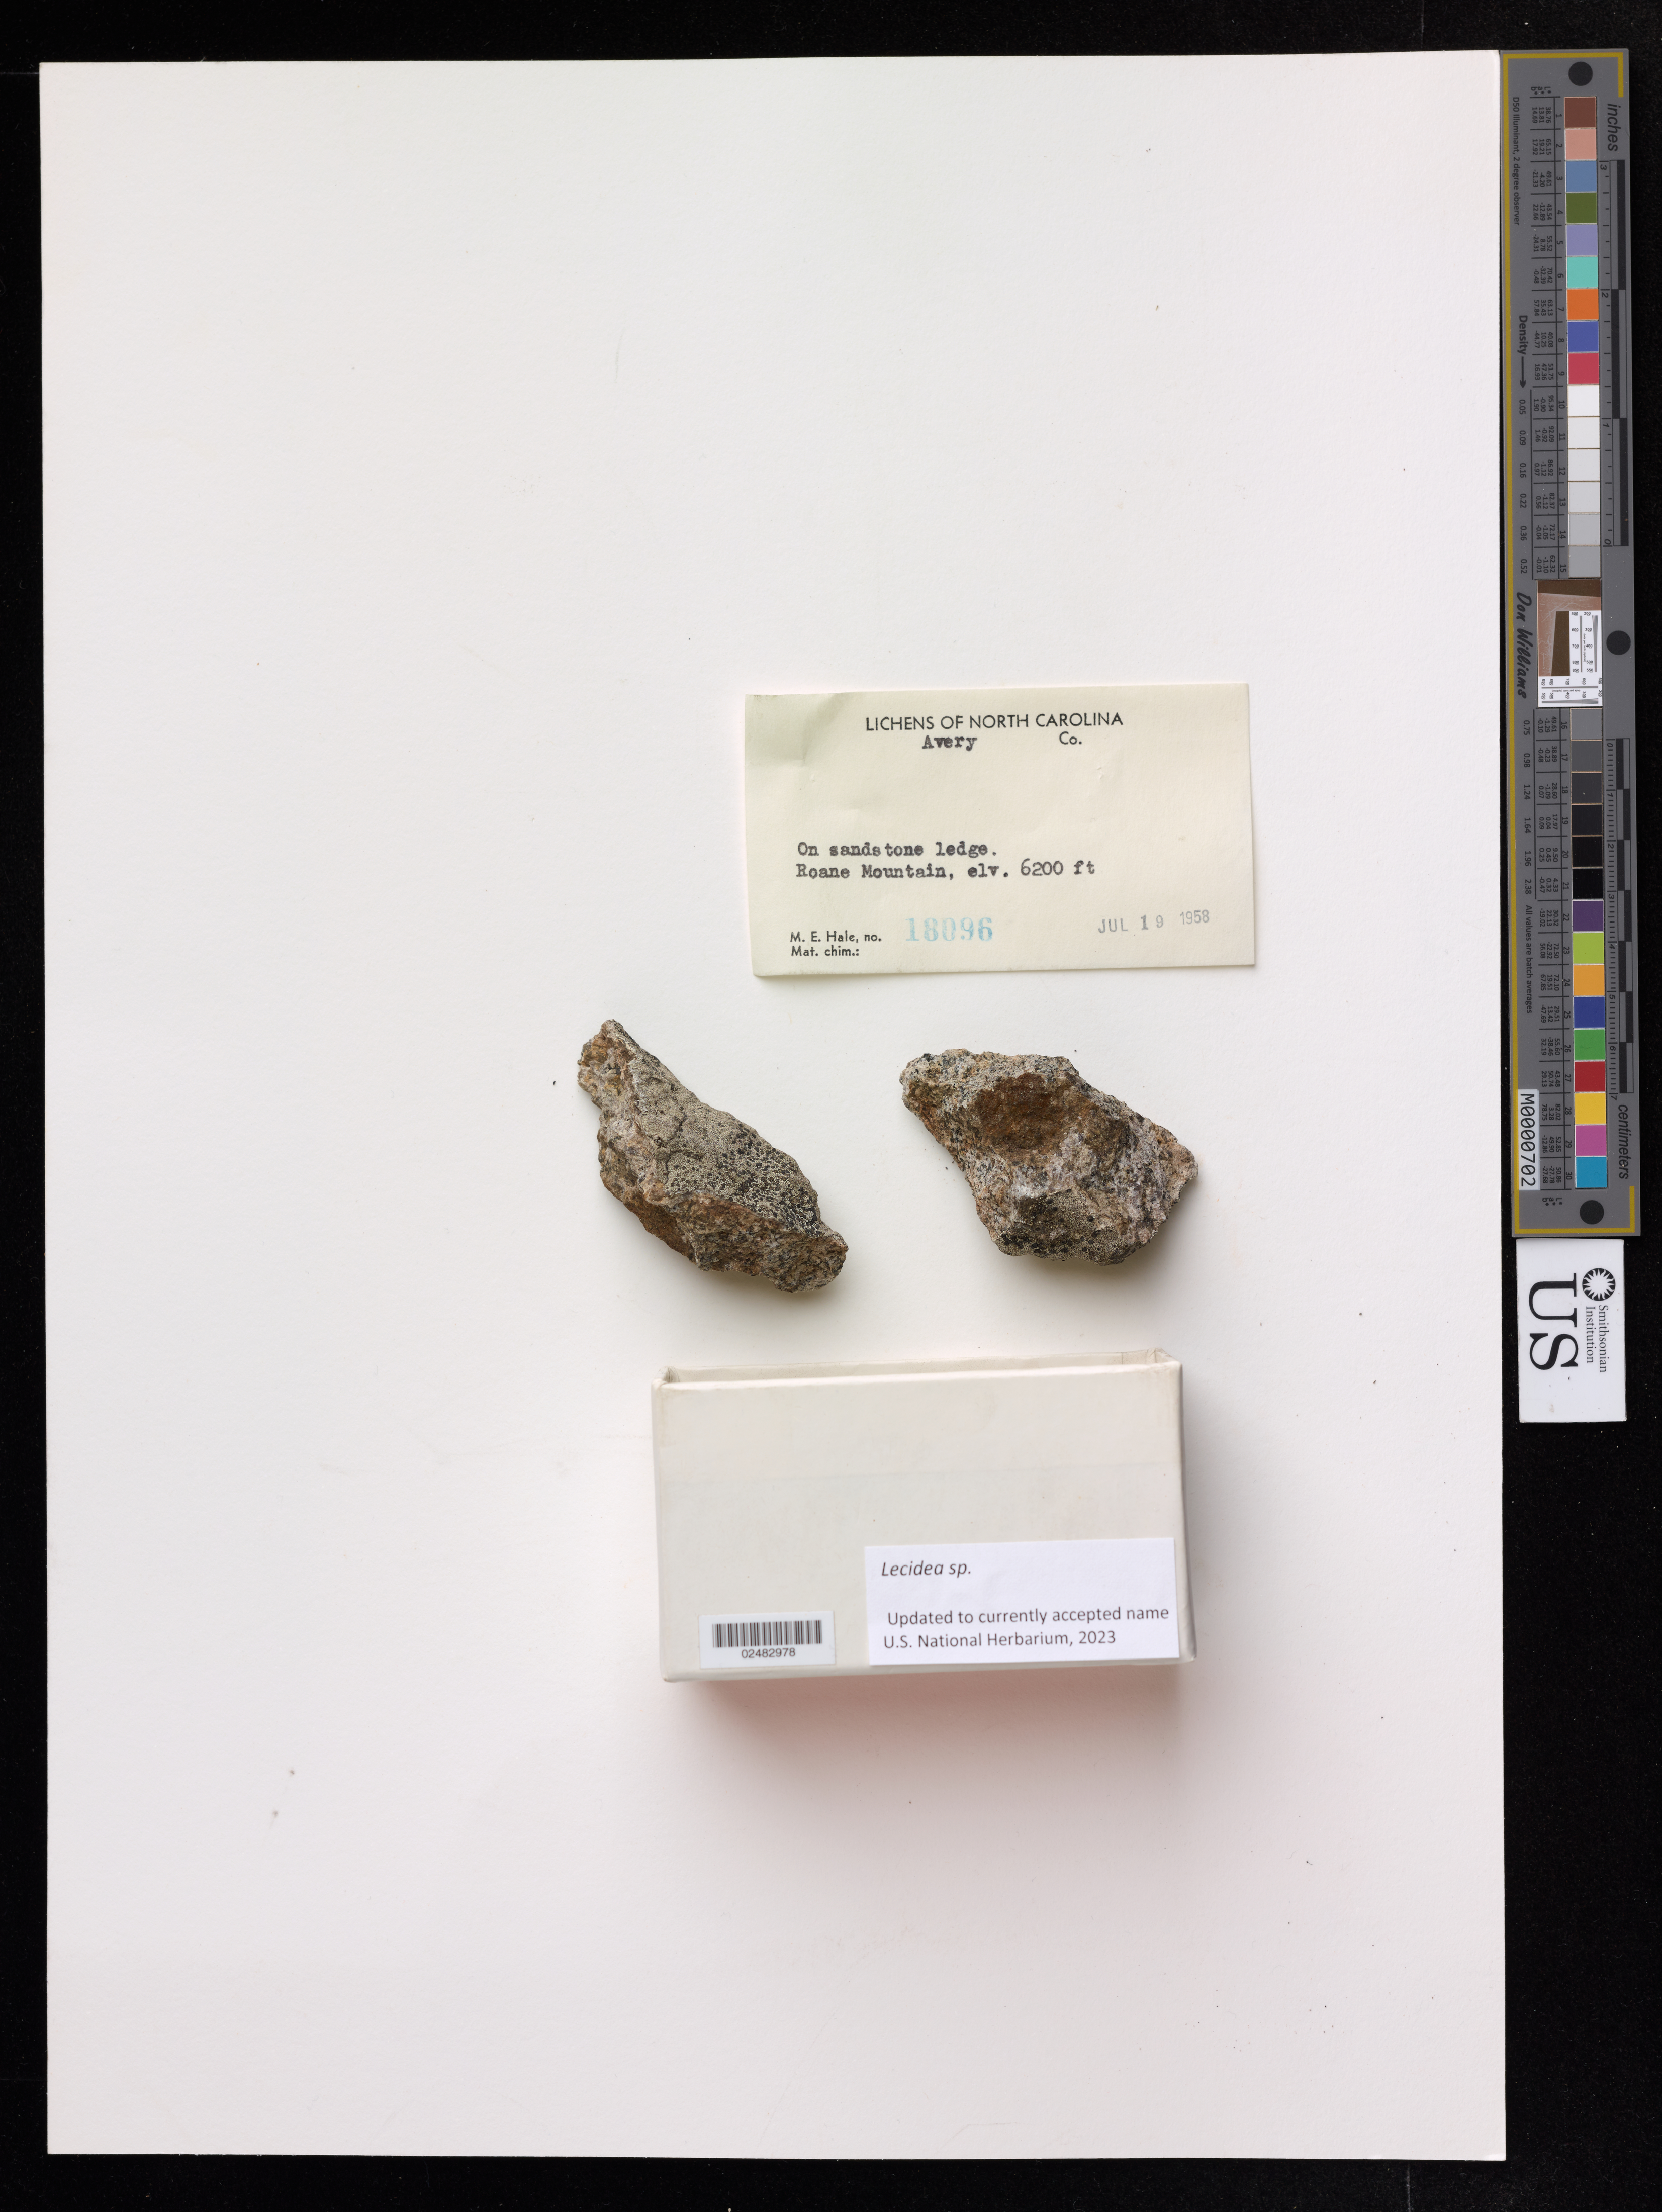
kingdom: Fungi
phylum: Ascomycota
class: Lecanoromycetes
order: Lecideales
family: Lecideaceae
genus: Lecidea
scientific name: Lecidea sp.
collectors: M. Hale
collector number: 18096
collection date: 1958-07-19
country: United States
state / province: North Carolina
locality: Avery Co. Roane Mountain.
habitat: On sandstone ledge.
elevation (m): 1890